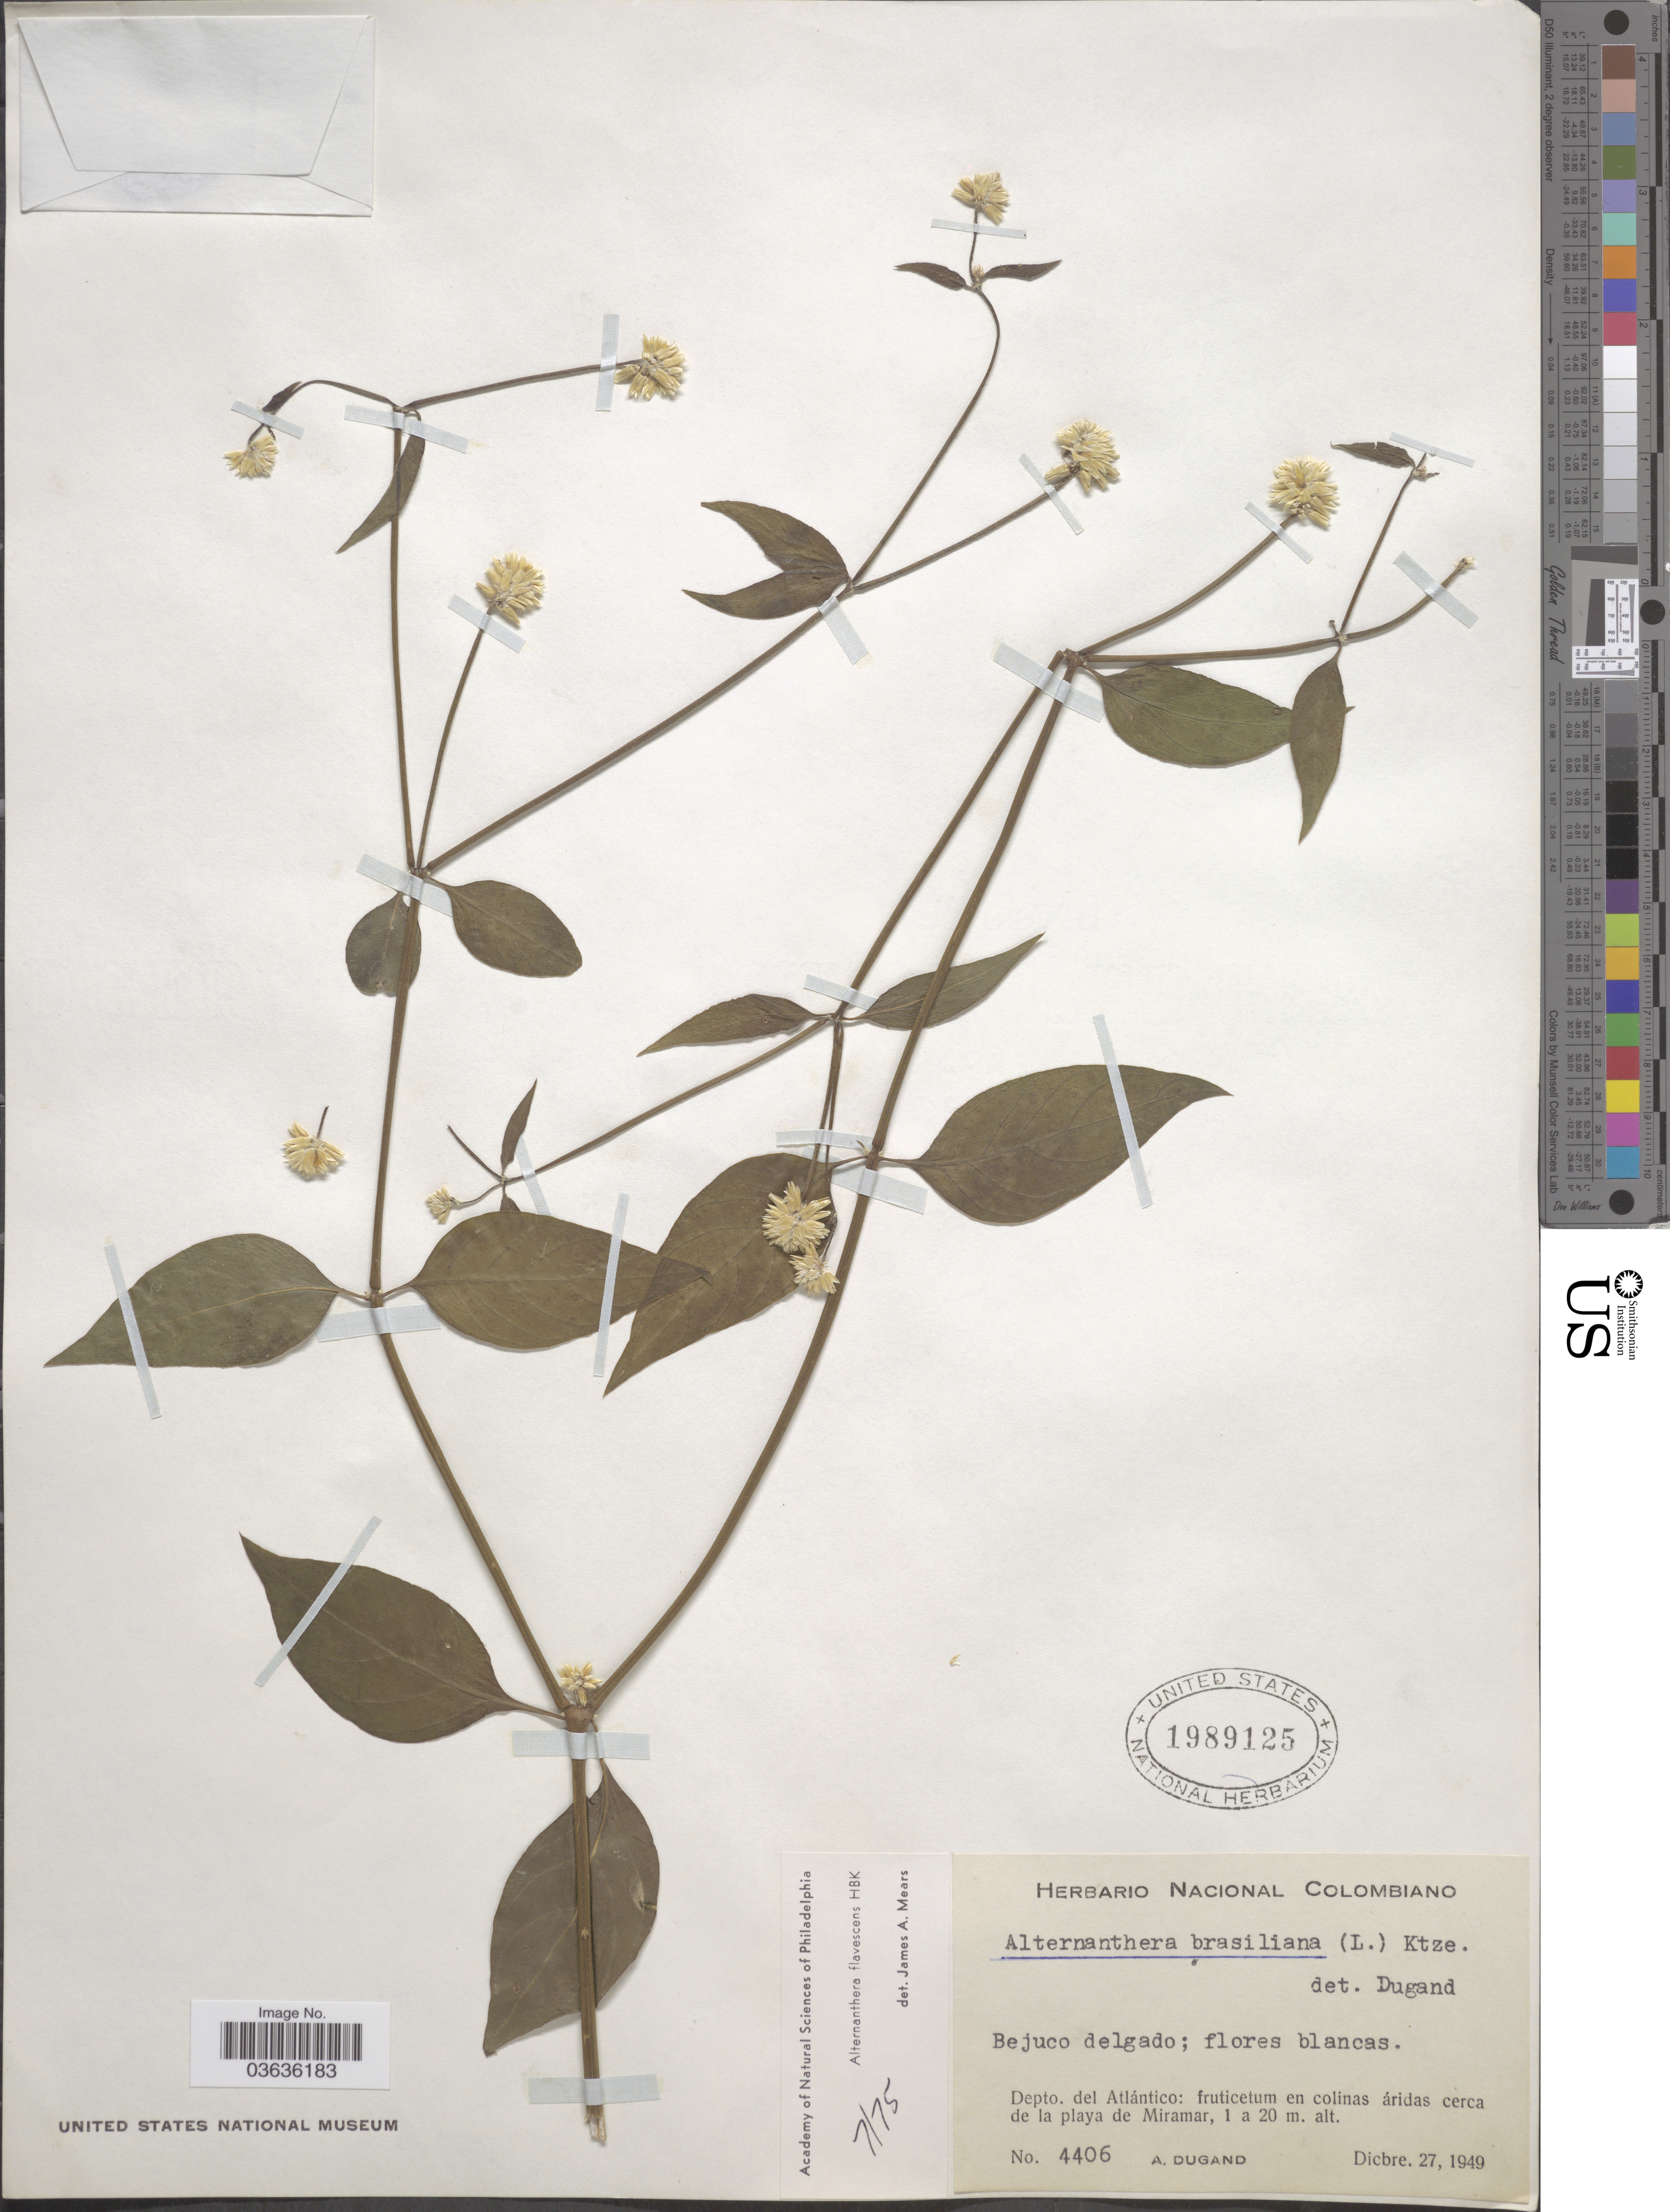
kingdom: Plantae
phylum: Tracheophyta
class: Magnoliopsida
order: Caryophyllales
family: Amaranthaceae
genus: Alternanthera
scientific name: Alternanthera flavescens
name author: Kunth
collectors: A. Dugand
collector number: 4406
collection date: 1949-12-27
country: Colombia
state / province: Atlántico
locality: Depto. del Atlántico: fruticetum en colinas áridas cerca de la playa de Miramar.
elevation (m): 1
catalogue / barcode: US 1989125